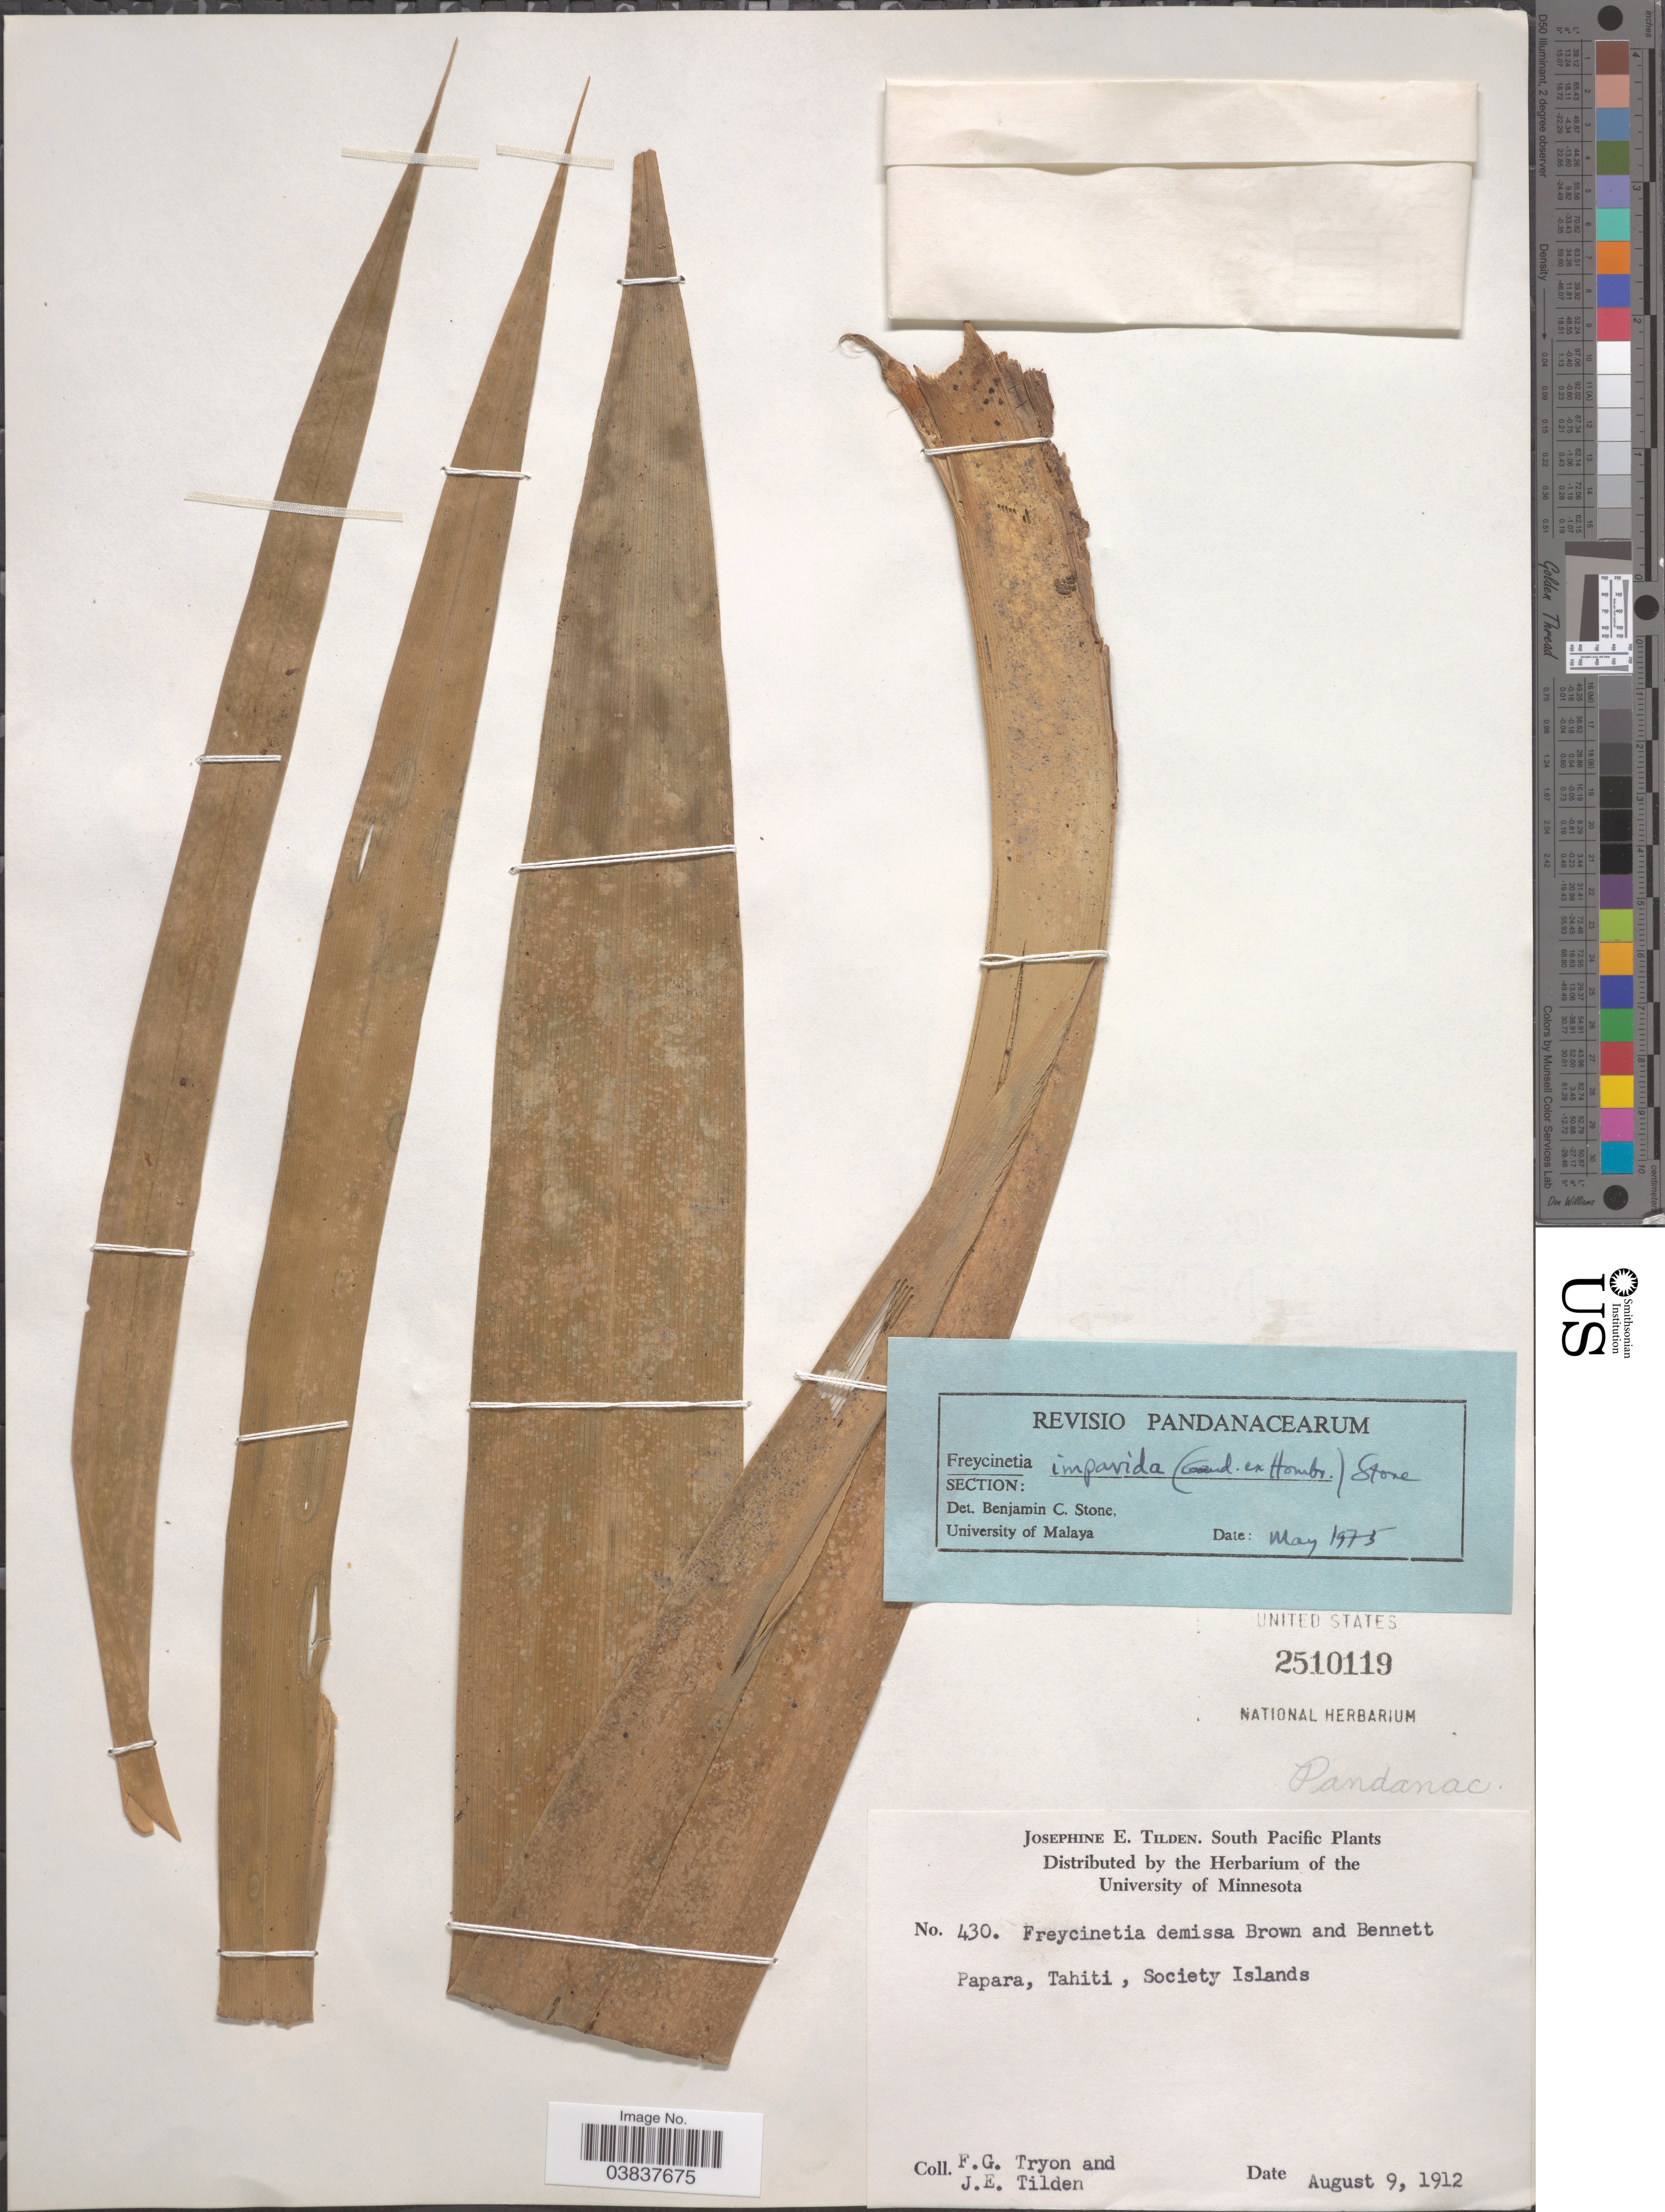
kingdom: Plantae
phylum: Tracheophyta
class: Liliopsida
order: Pandanales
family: Pandanaceae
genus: Freycinetia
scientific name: Freycinetia impavida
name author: (Hombr. & Jacquinot ex Decne.) B.C. Stone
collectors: F. G. Tryon & J. E. Tilden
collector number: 430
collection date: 1912-08-09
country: French Polynesia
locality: Papara, Tahiti, Society Islands.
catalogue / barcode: US 2510119